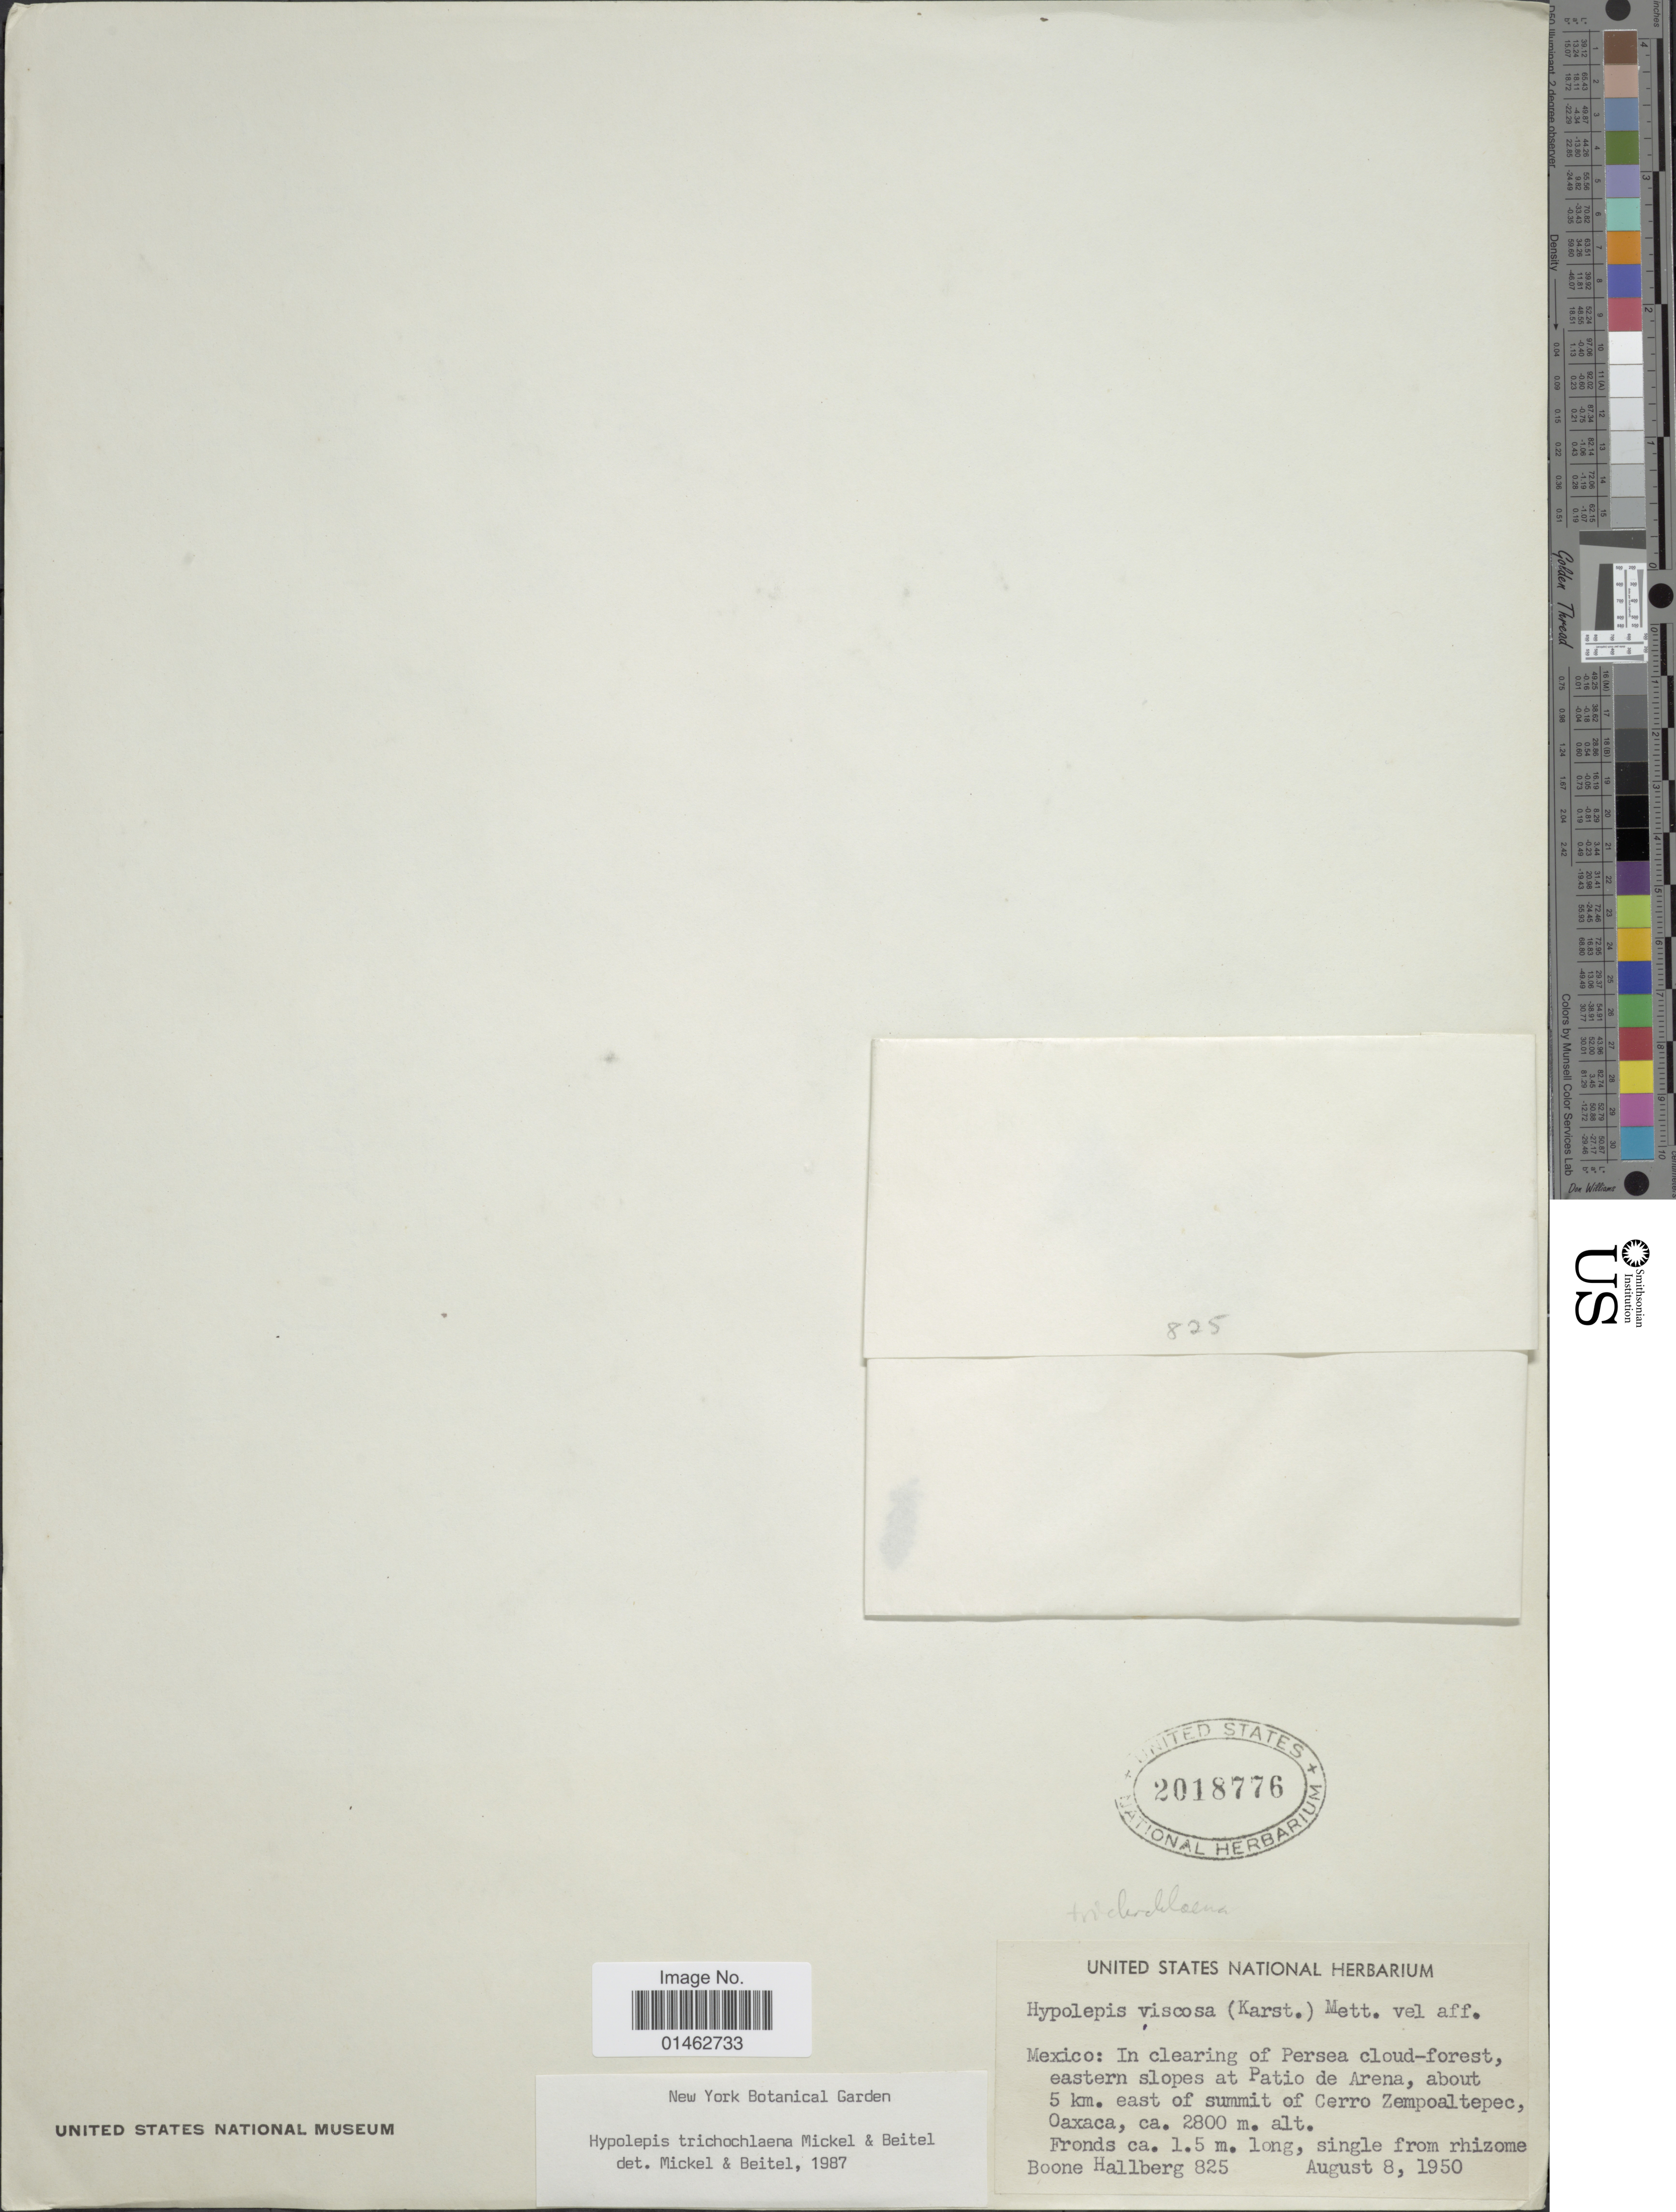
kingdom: Plantae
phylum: Tracheophyta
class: Polypodiopsida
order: Polypodiales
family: Dennstaedtiaceae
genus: Hypolepis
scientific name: Hypolepis trichochlaena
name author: Mickel & Beitel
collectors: B. Hallberg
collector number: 825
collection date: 1950-08-08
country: Mexico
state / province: Oaxaca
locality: In clearing of Persea cloud-forest, eastern slopes at Patio de Arena, about 5 km east of summit of Cerro Zempoaltepec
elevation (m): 2800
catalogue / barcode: US 2018776